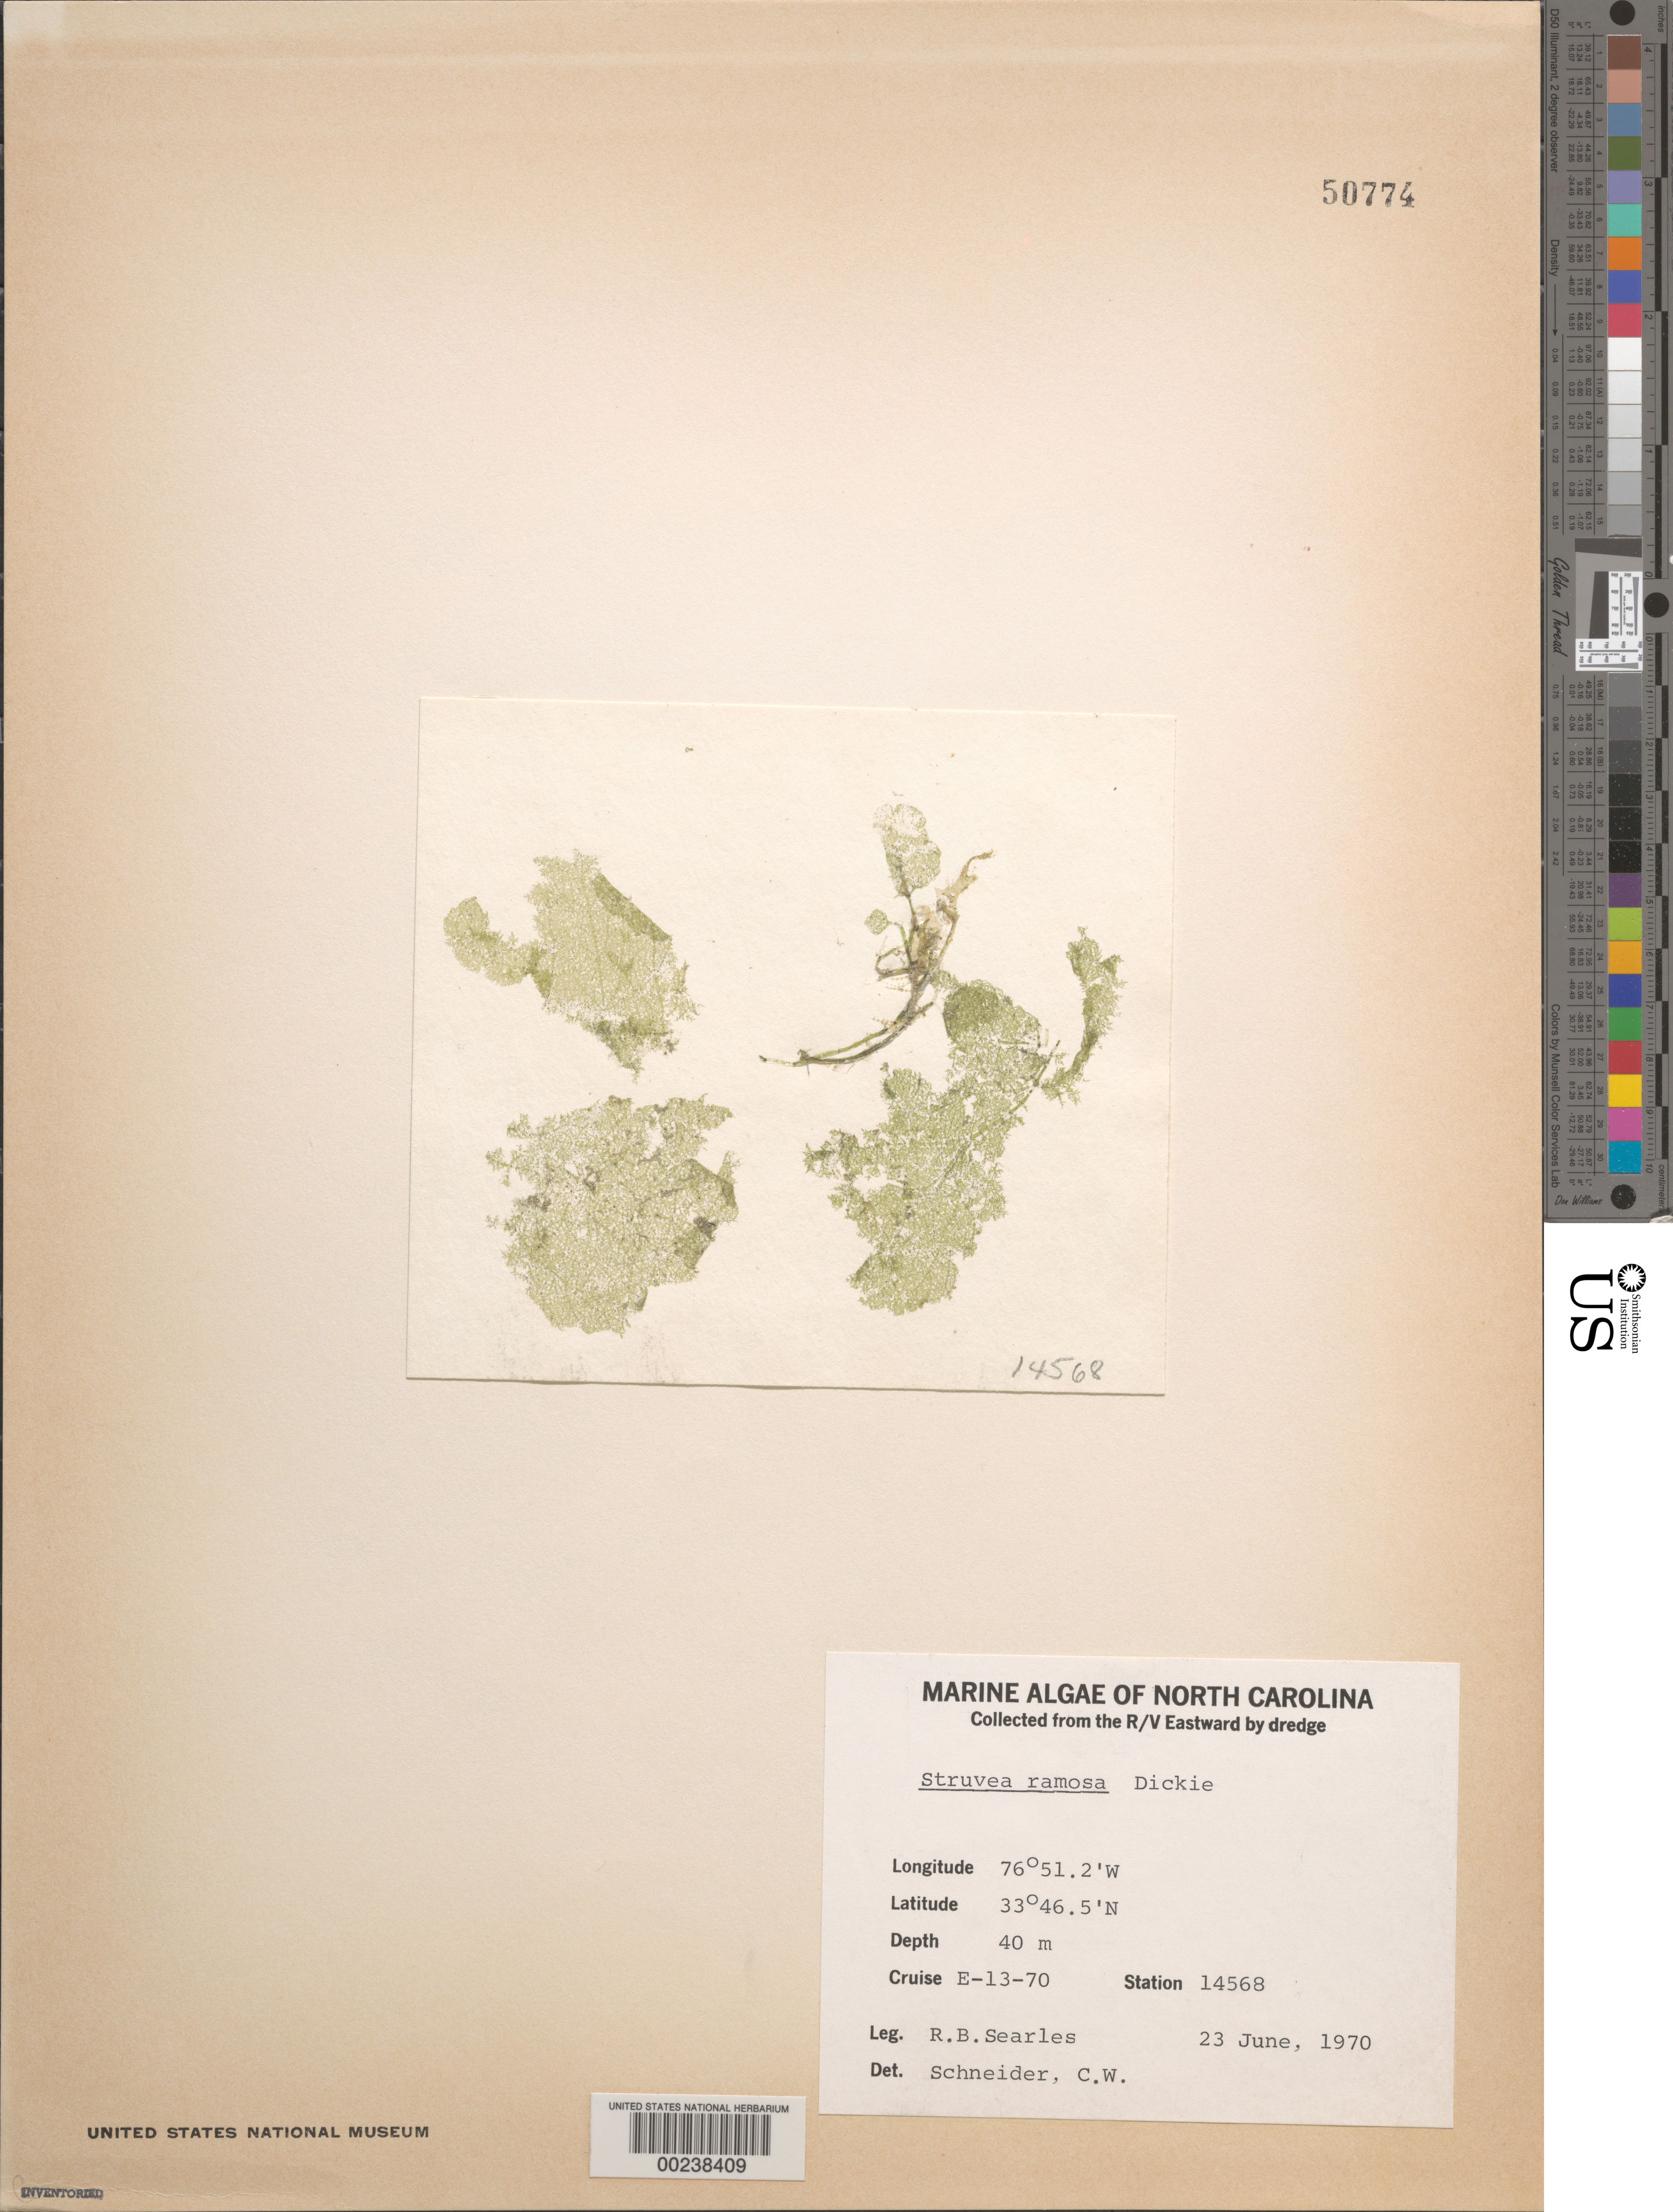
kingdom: Plantae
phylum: Chlorophyta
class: Ulvophyceae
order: Siphonocladales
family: Boodleaceae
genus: Phyllodictyon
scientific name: Phyllodictyon pulcherrimum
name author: J.E. Gray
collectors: R. Searles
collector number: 14568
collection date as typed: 23 Jun 1970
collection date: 1970-06-23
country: United States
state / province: North Carolina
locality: Off Onslow Bay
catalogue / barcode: US 50774